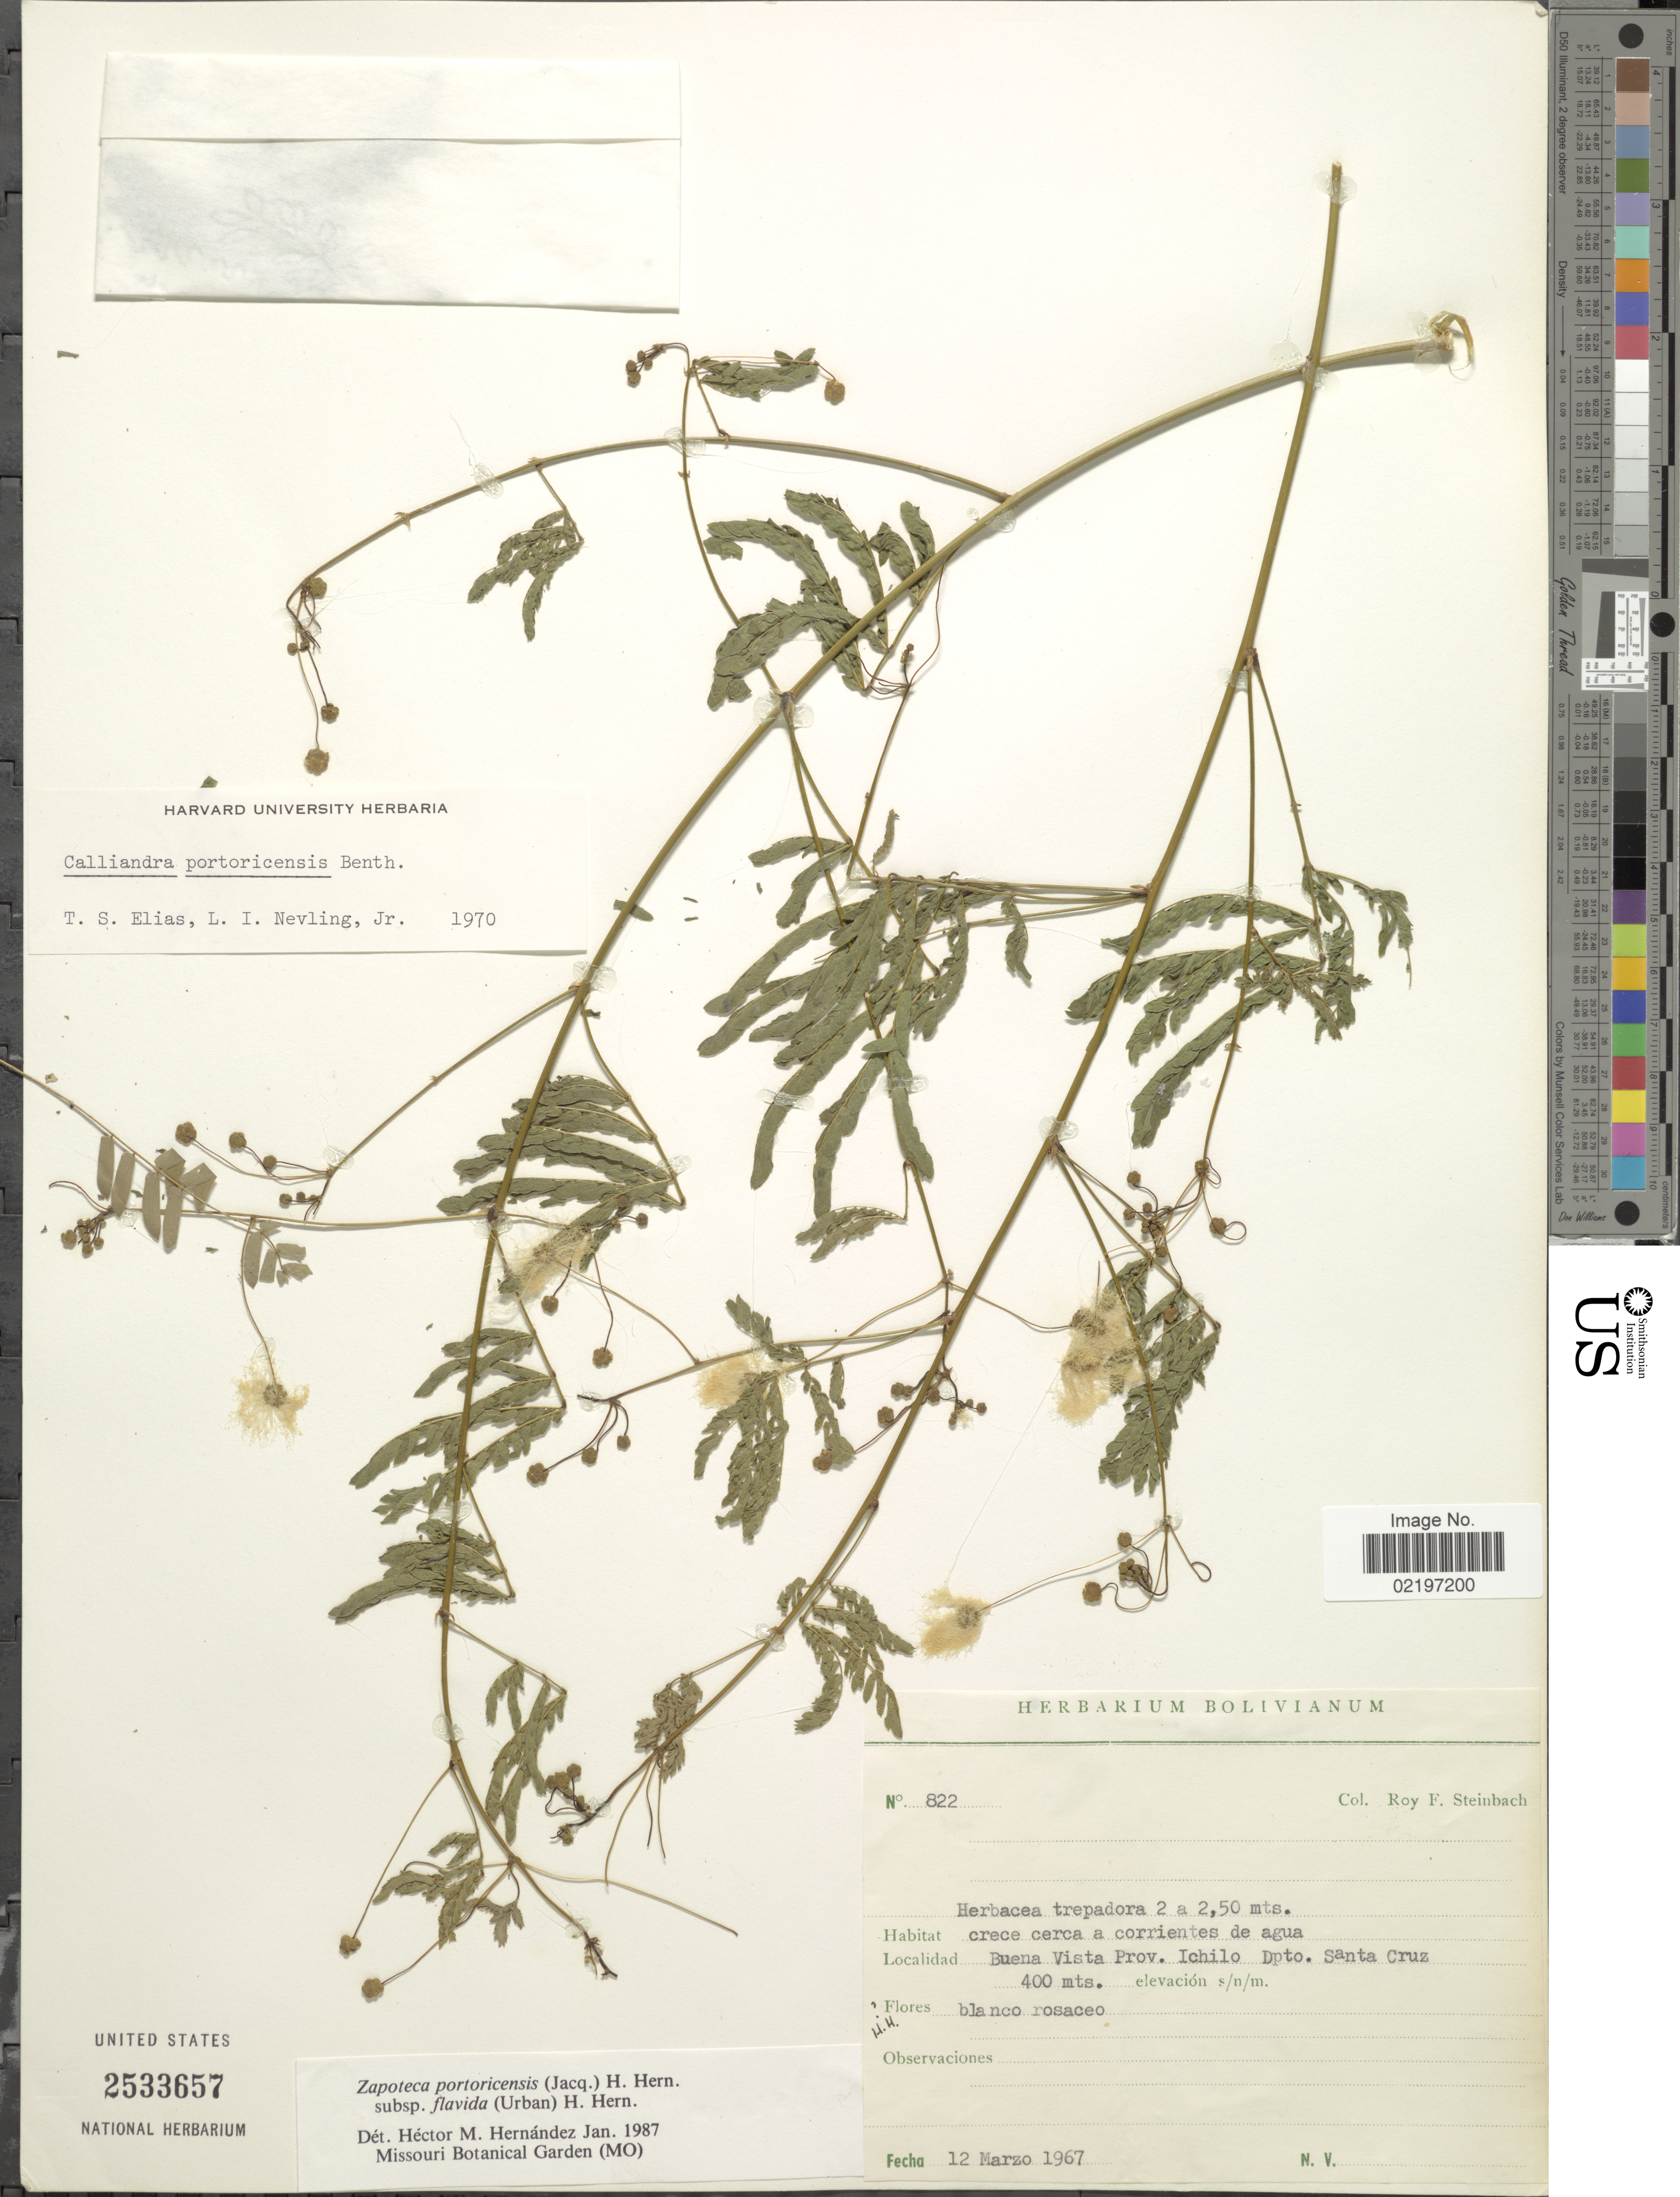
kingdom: Plantae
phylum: Tracheophyta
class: Magnoliopsida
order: Fabales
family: Fabaceae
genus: Zapoteca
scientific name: Zapoteca portoricensis subsp. flavida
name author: (Urb.) H.M. Hern.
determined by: Hernandez, H. M., (MO), Missouri Botanical Garden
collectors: R. F. Steinbach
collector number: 822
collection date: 1967-03-12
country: Bolivia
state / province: Santa Cruz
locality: Crece cerca a corrientes de agua, Buena Vista Prov. Ihilo Dpto. Santa Cruz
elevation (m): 400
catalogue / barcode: US 2533657